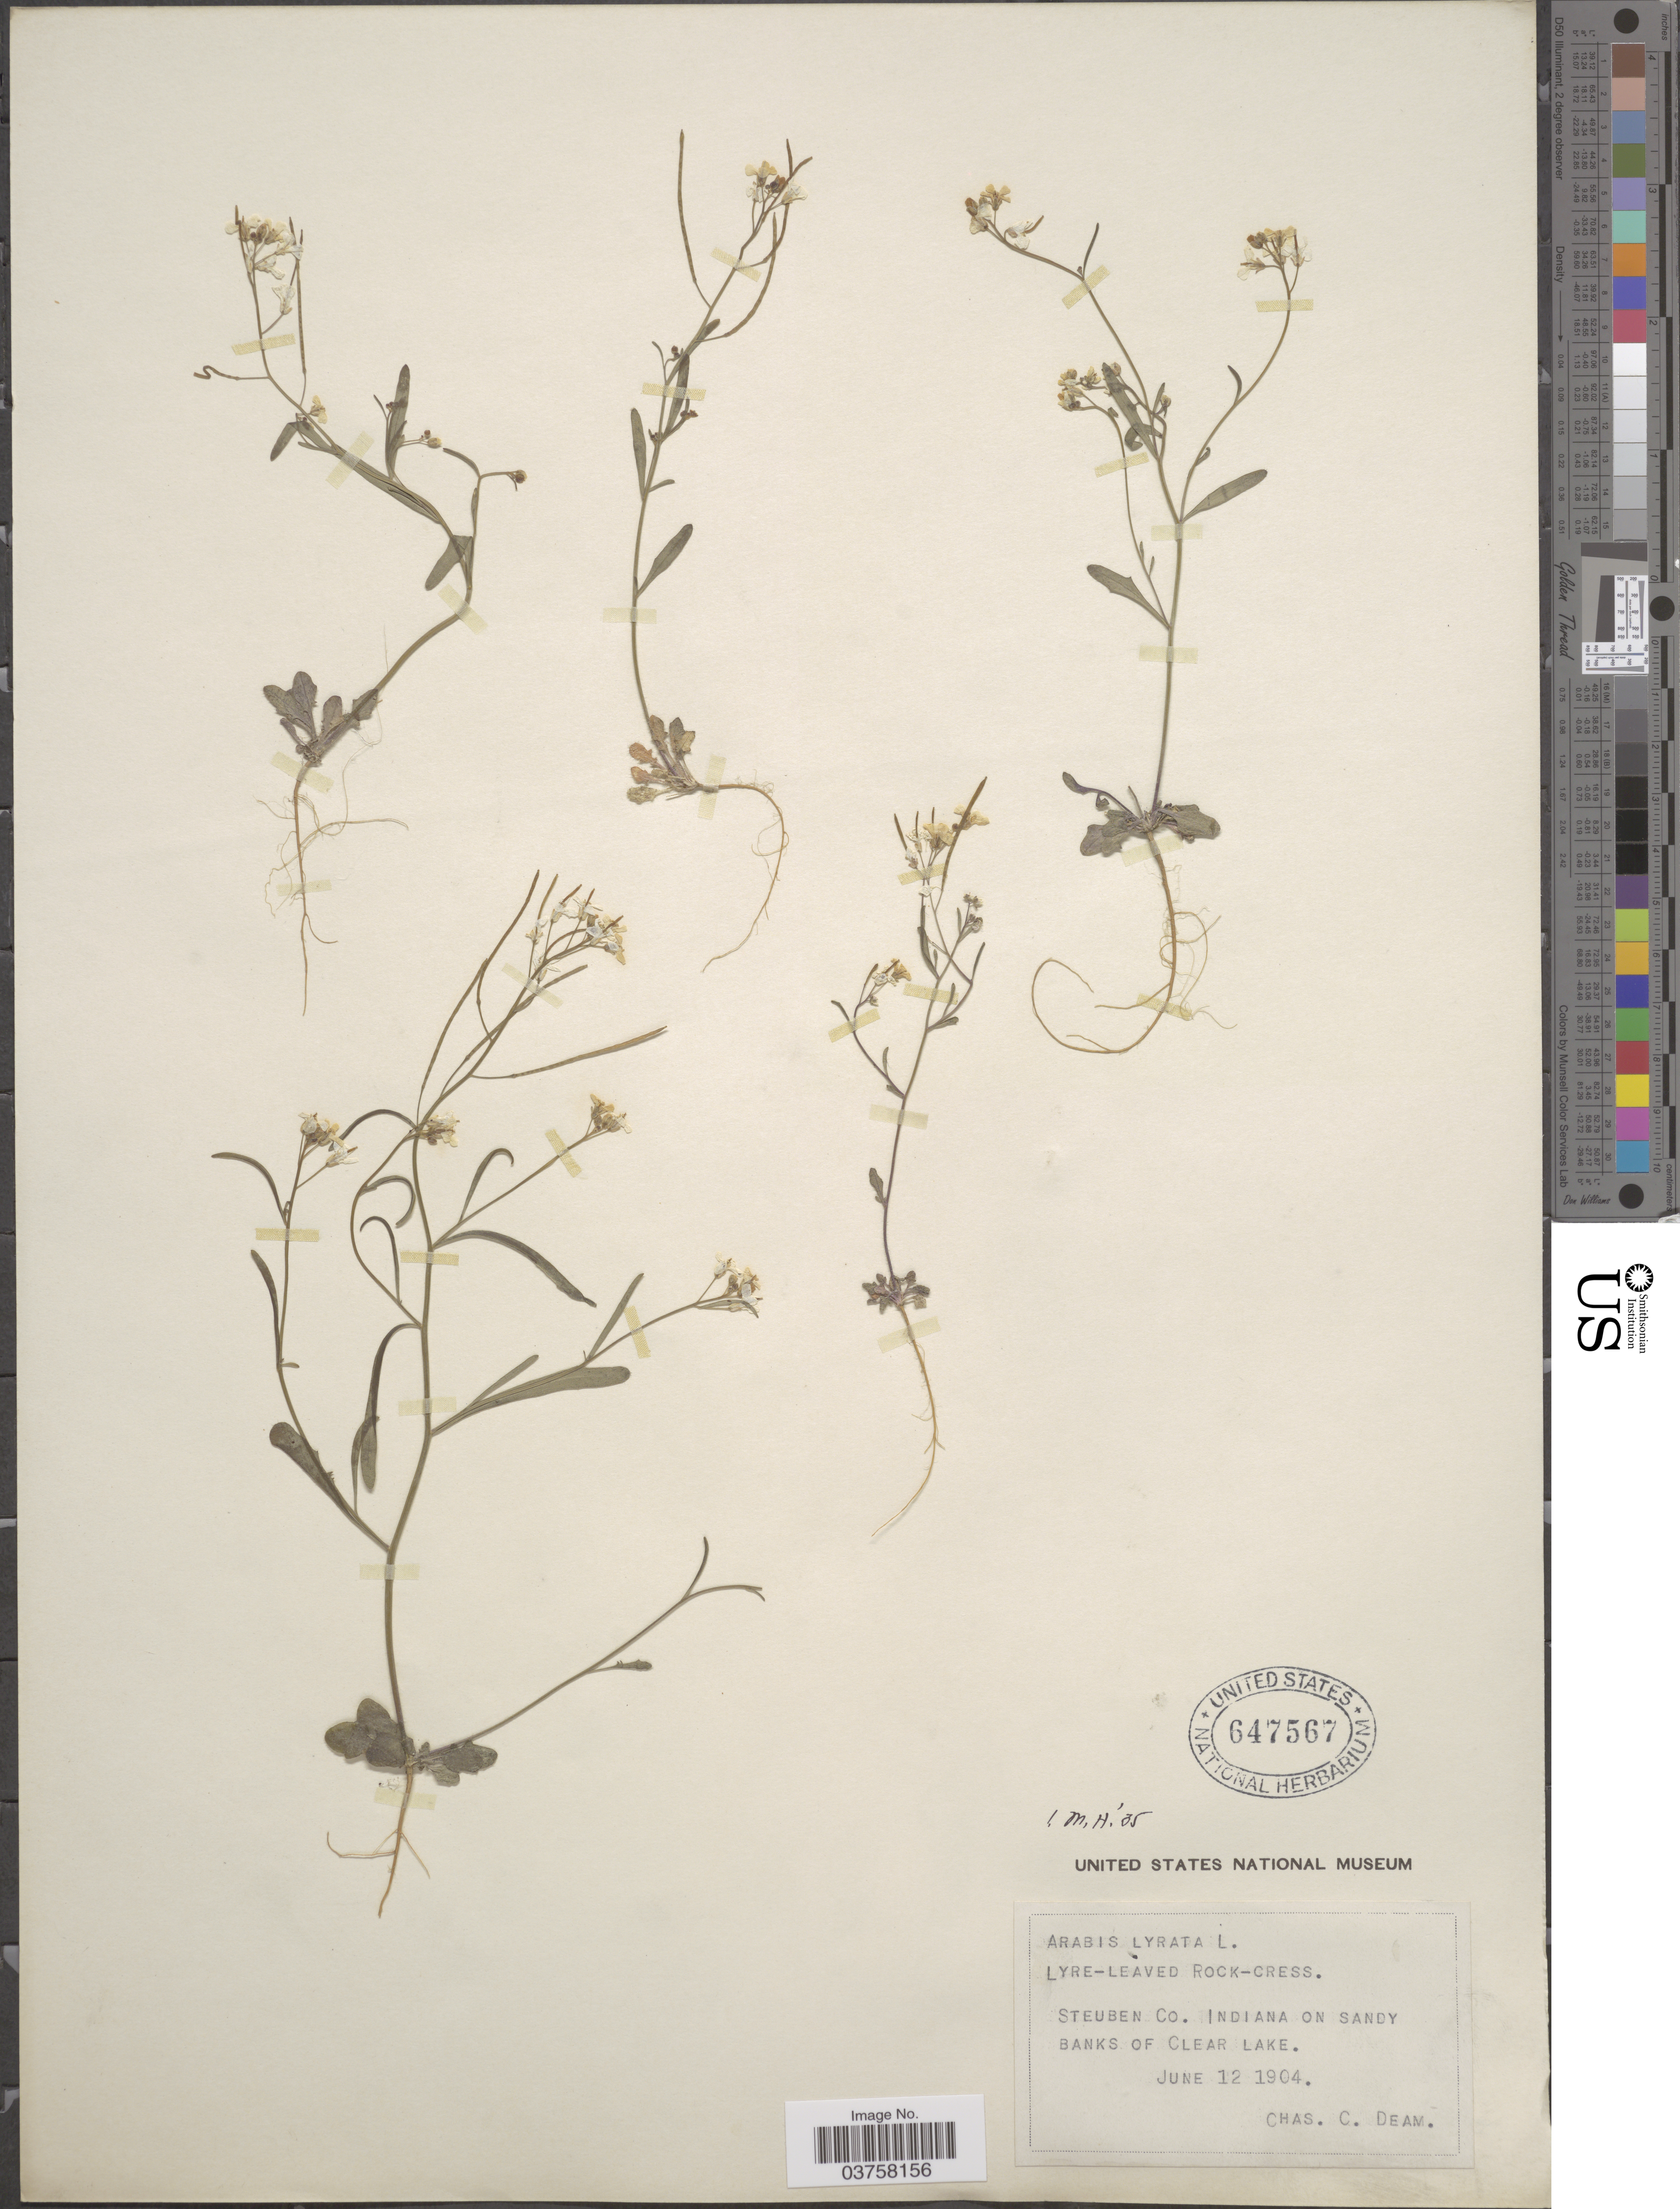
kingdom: Plantae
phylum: Tracheophyta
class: Magnoliopsida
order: Brassicales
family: Brassicaceae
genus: Arabis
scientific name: Arabis lyrata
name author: L.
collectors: C. C. Deam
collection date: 1904-06-12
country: United States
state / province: Indiana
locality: Steuben Co. On sandy banks of Clear Lake.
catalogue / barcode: US 647567